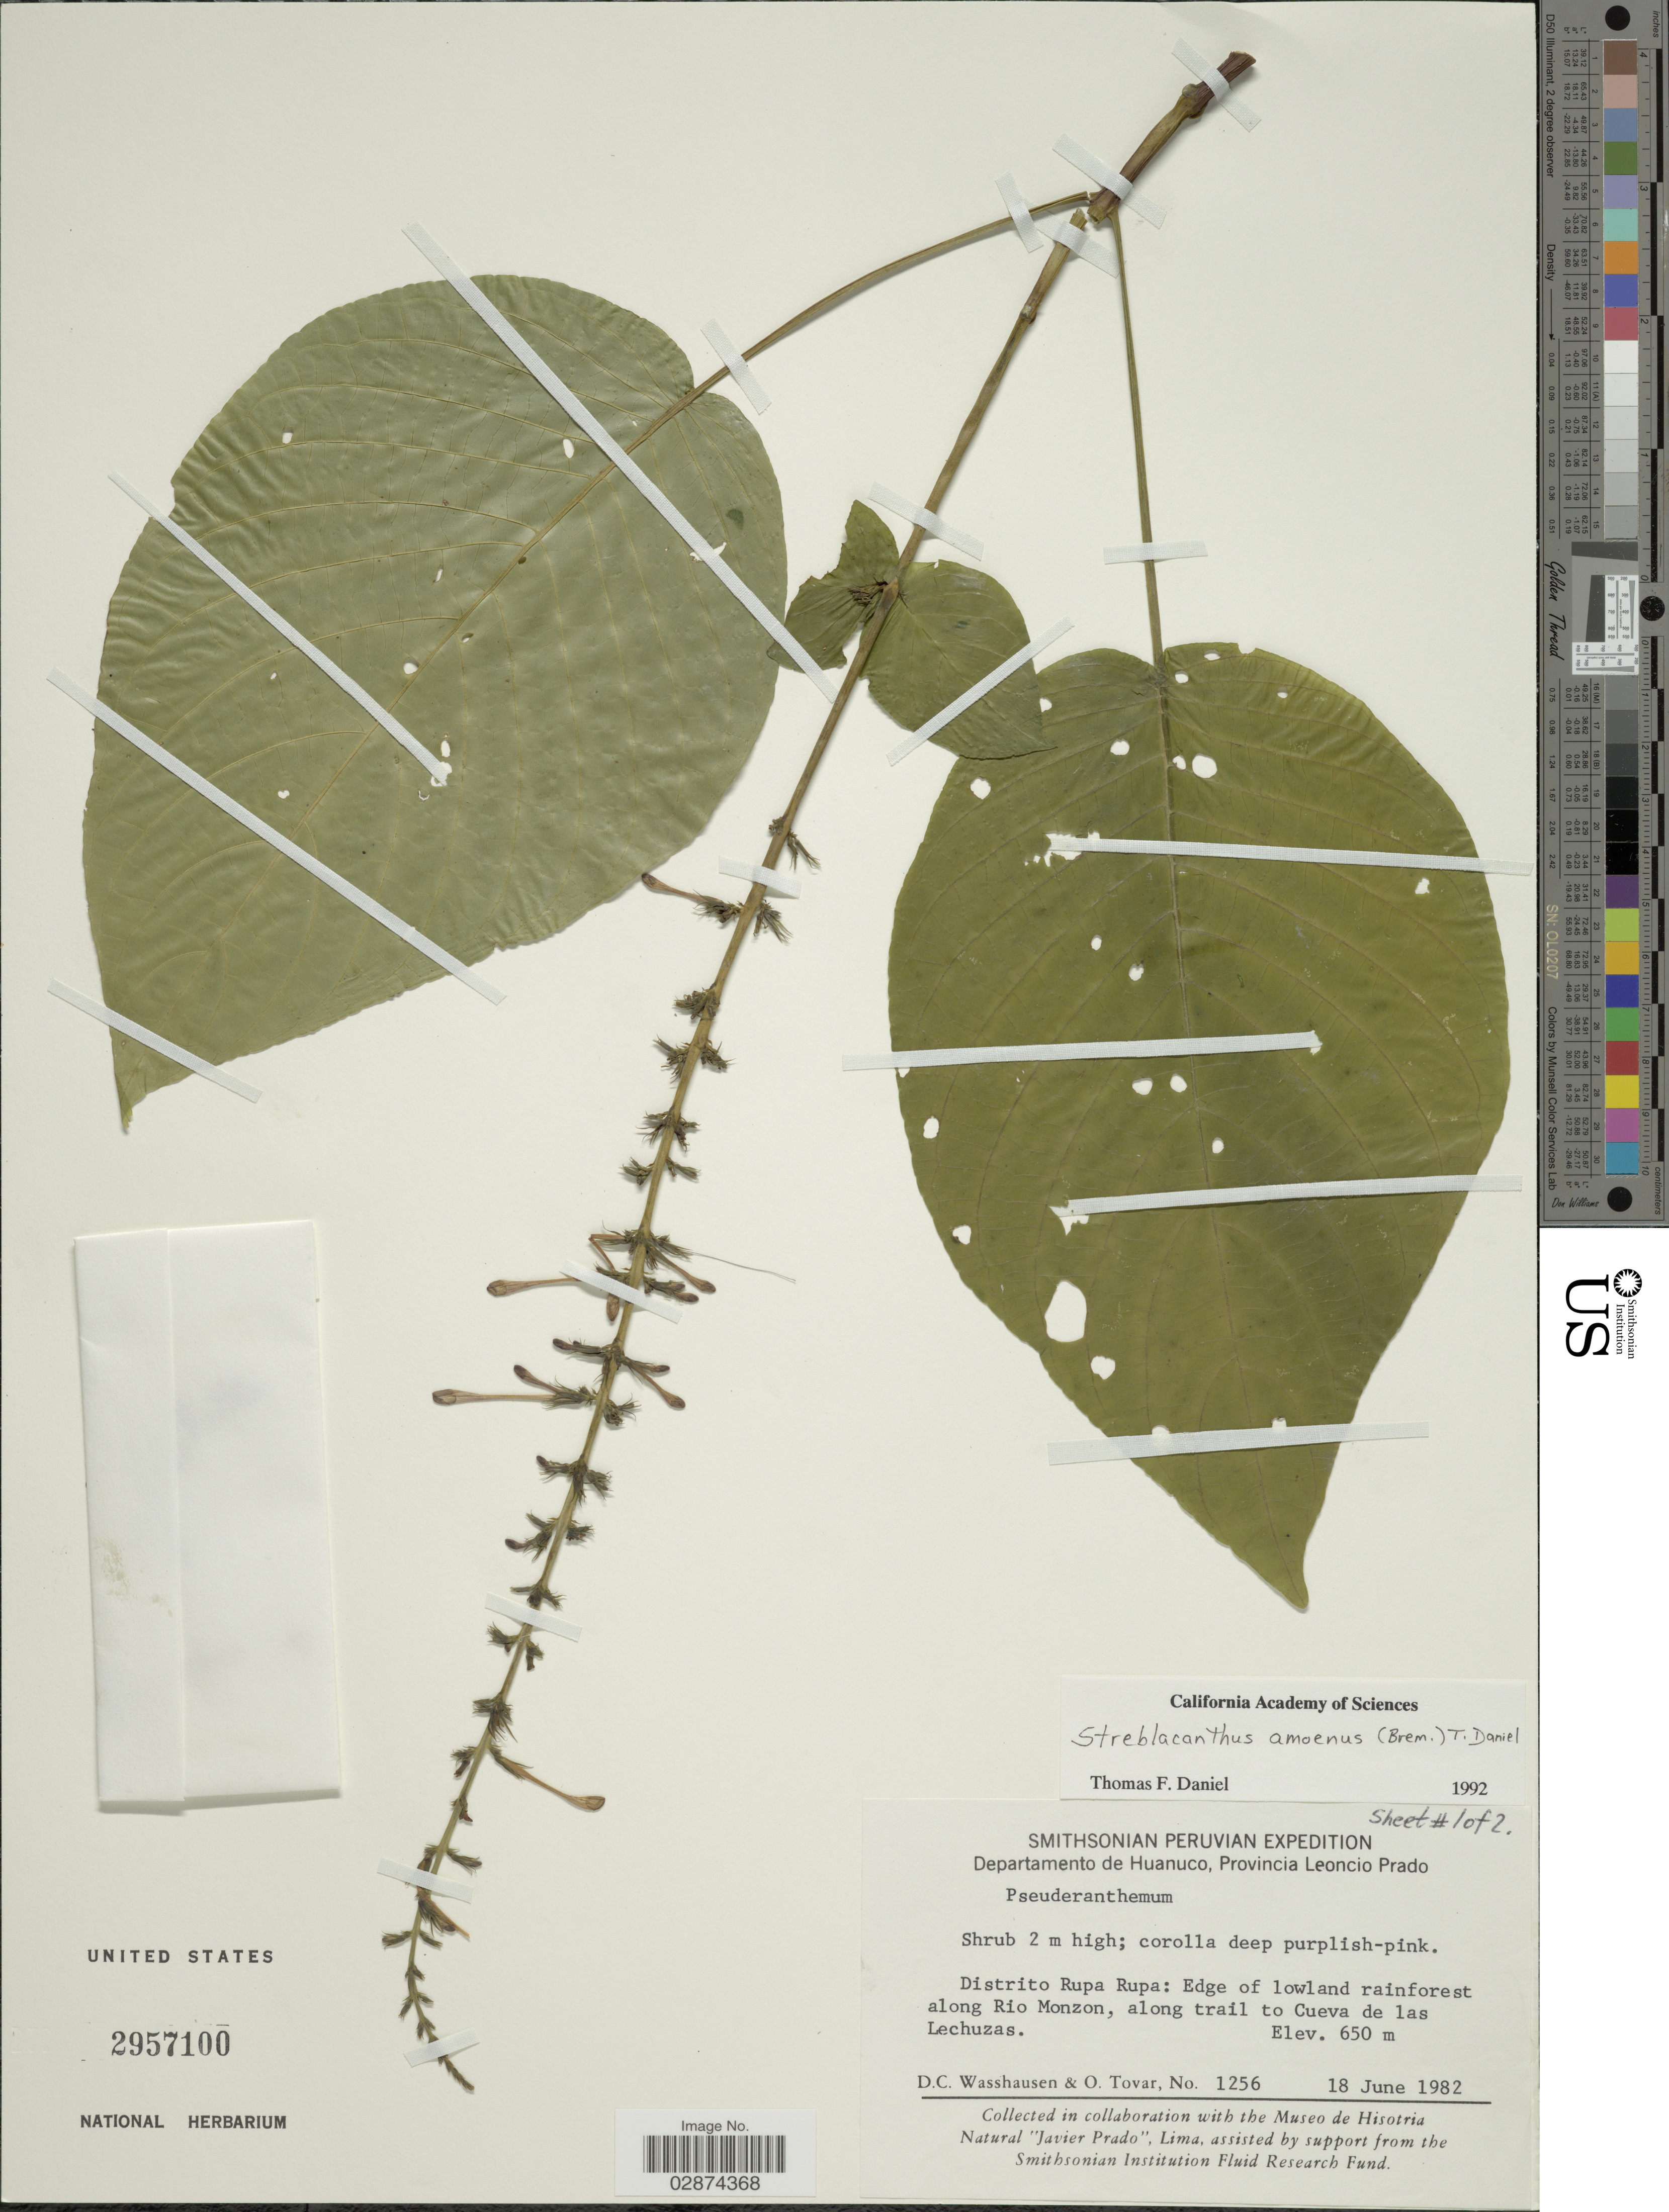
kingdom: Plantae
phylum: Tracheophyta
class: Magnoliopsida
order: Lamiales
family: Acanthaceae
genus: Streblacanthus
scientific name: Streblacanthus amoenus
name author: (Bremek.) T.F. Daniel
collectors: D. C. Wasshausen & O. Tovar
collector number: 1256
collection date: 1982-06-18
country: Peru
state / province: Huánuco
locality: Departamento de Huanuco, Provincia Leoncio Prado. Distrito Rupa Rupa: Edge of lowland rainforest along Rio Monzon, along trail to Cueva de las Lechuzas.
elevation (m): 650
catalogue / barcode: US 2957100